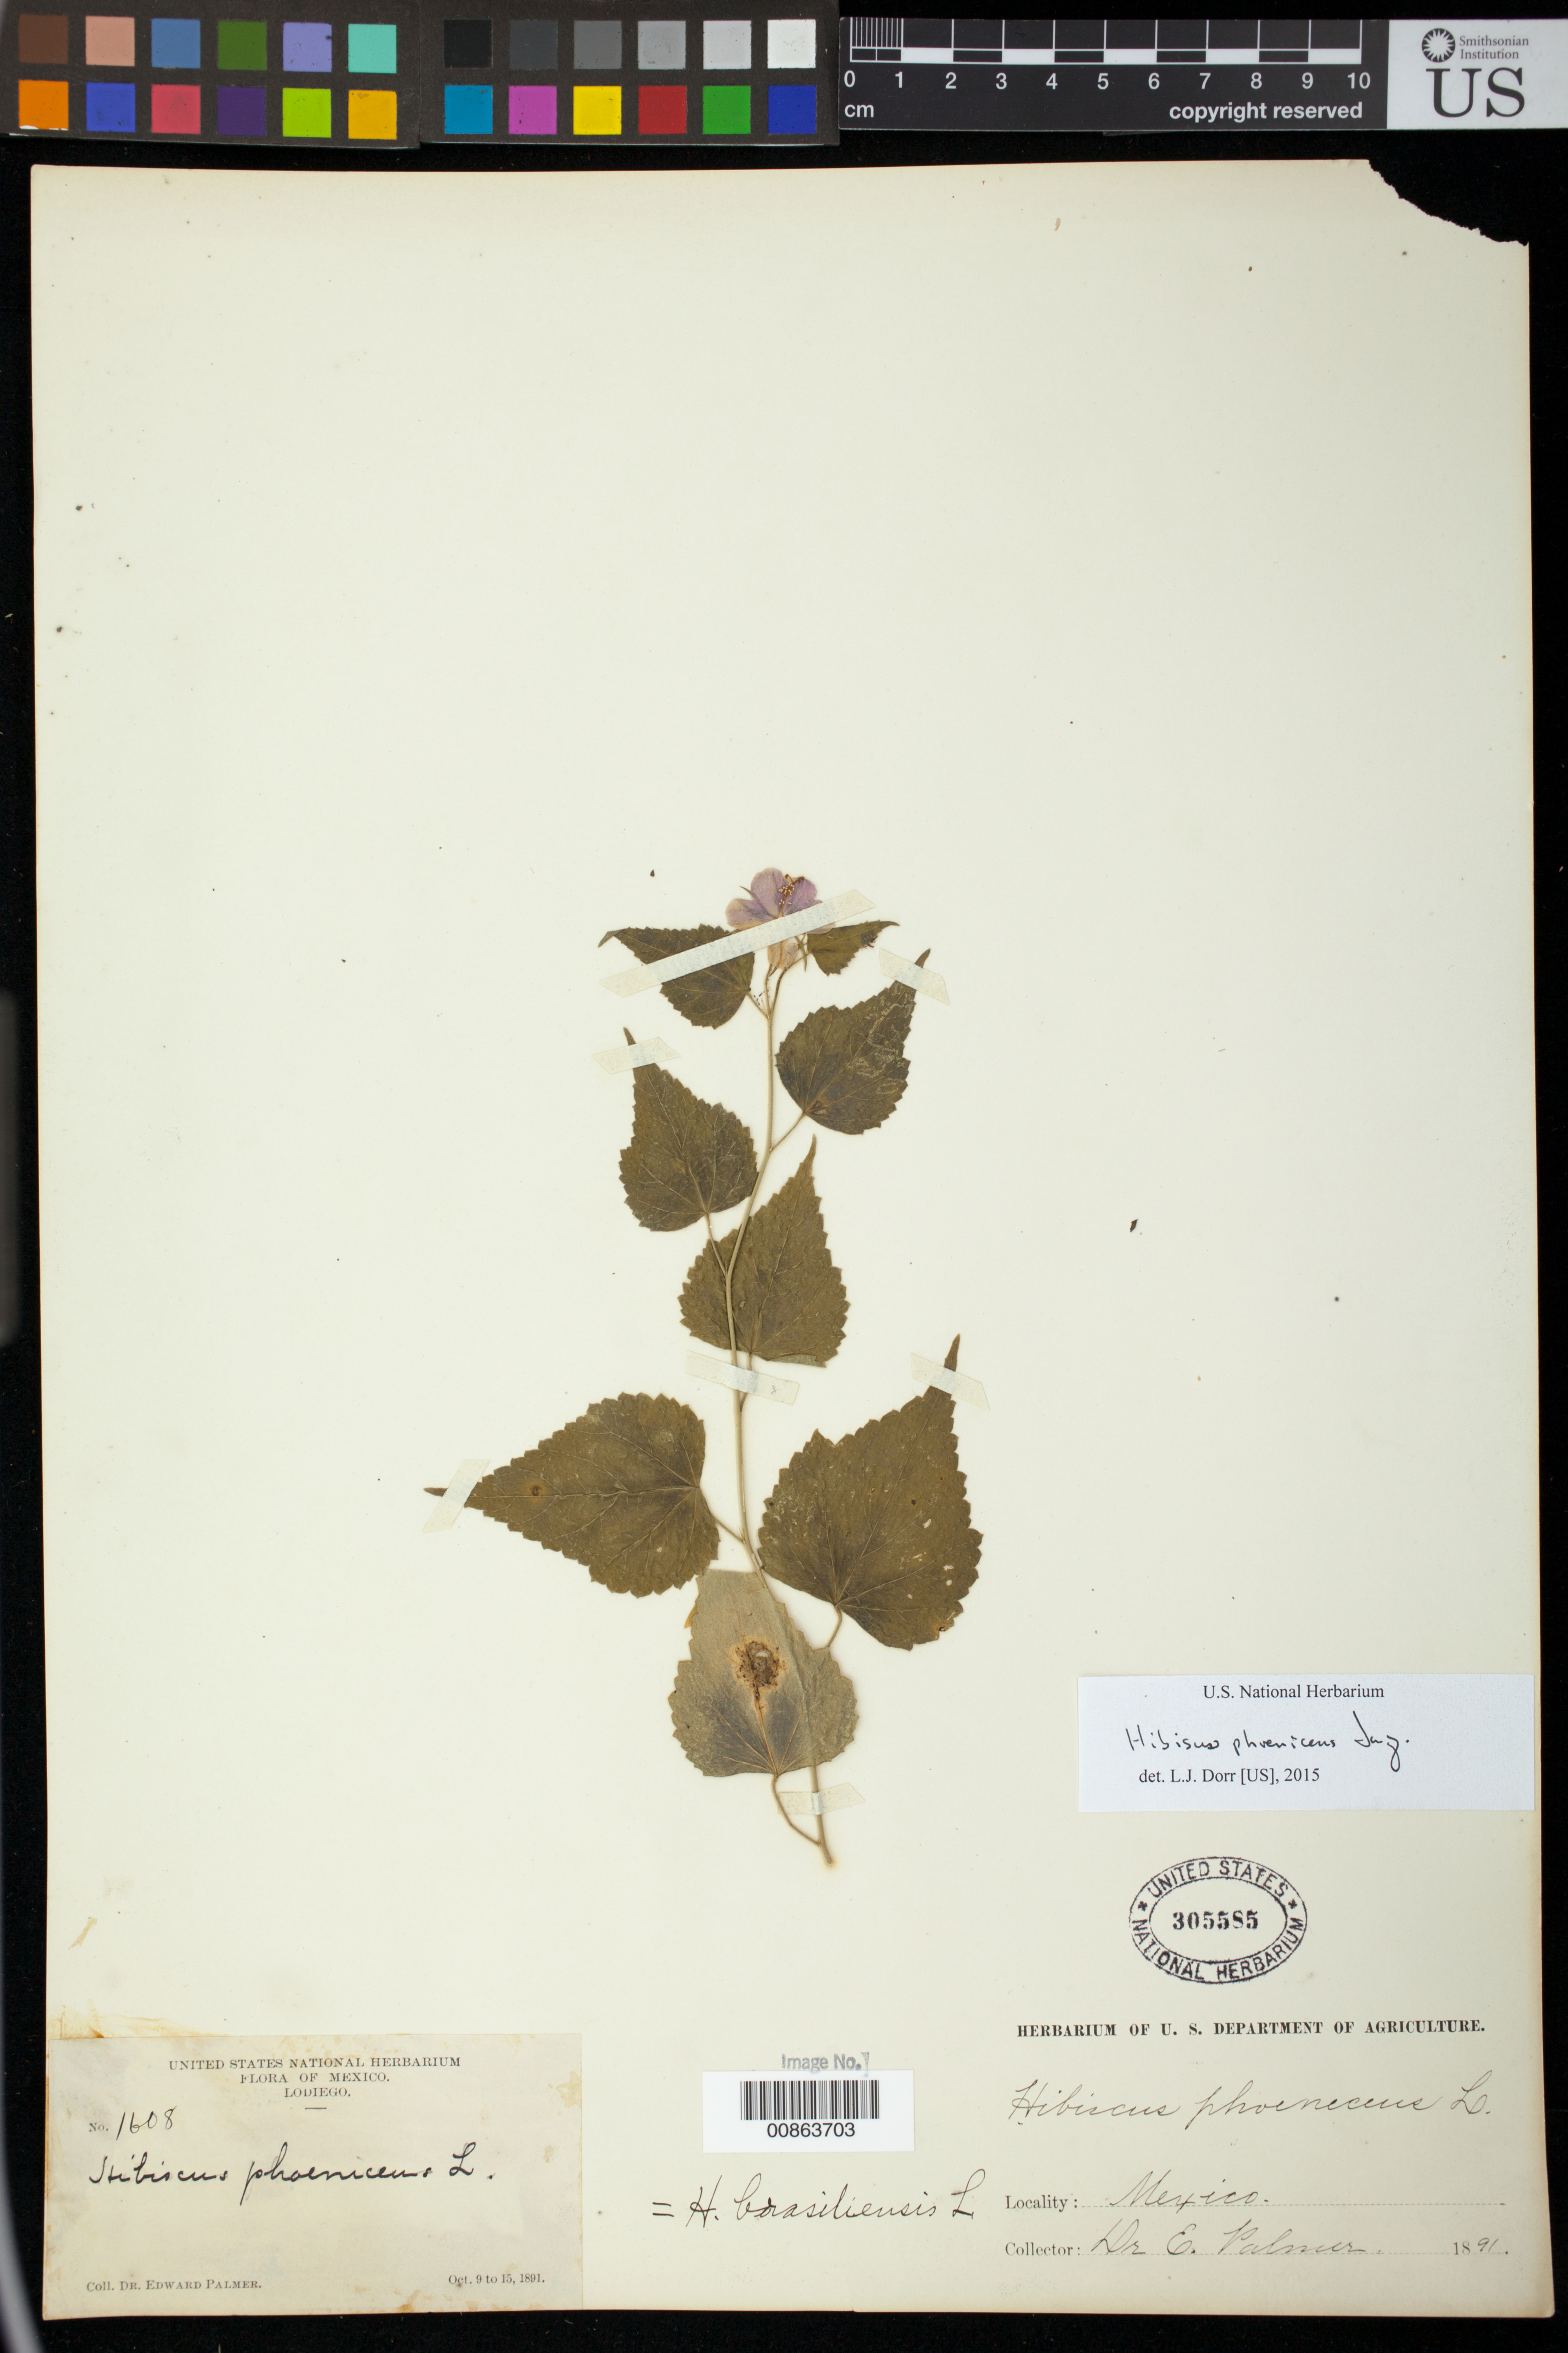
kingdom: Plantae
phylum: Tracheophyta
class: Magnoliopsida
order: Malvales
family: Malvaceae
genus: Hibiscus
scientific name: Hibiscus phoeniceus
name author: Jacq.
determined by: Dorr, L. J., (BOT), Smithsonian Institution - National Museum of Natural History (UNITED STATES)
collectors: E. Palmer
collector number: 1608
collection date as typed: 09 Oct 1891 to 15 Oct 1891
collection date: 1891-10-09/1891-10-15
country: Mexico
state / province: Sinaloa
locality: Lodiego, Sinaloa.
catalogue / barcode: US 305585